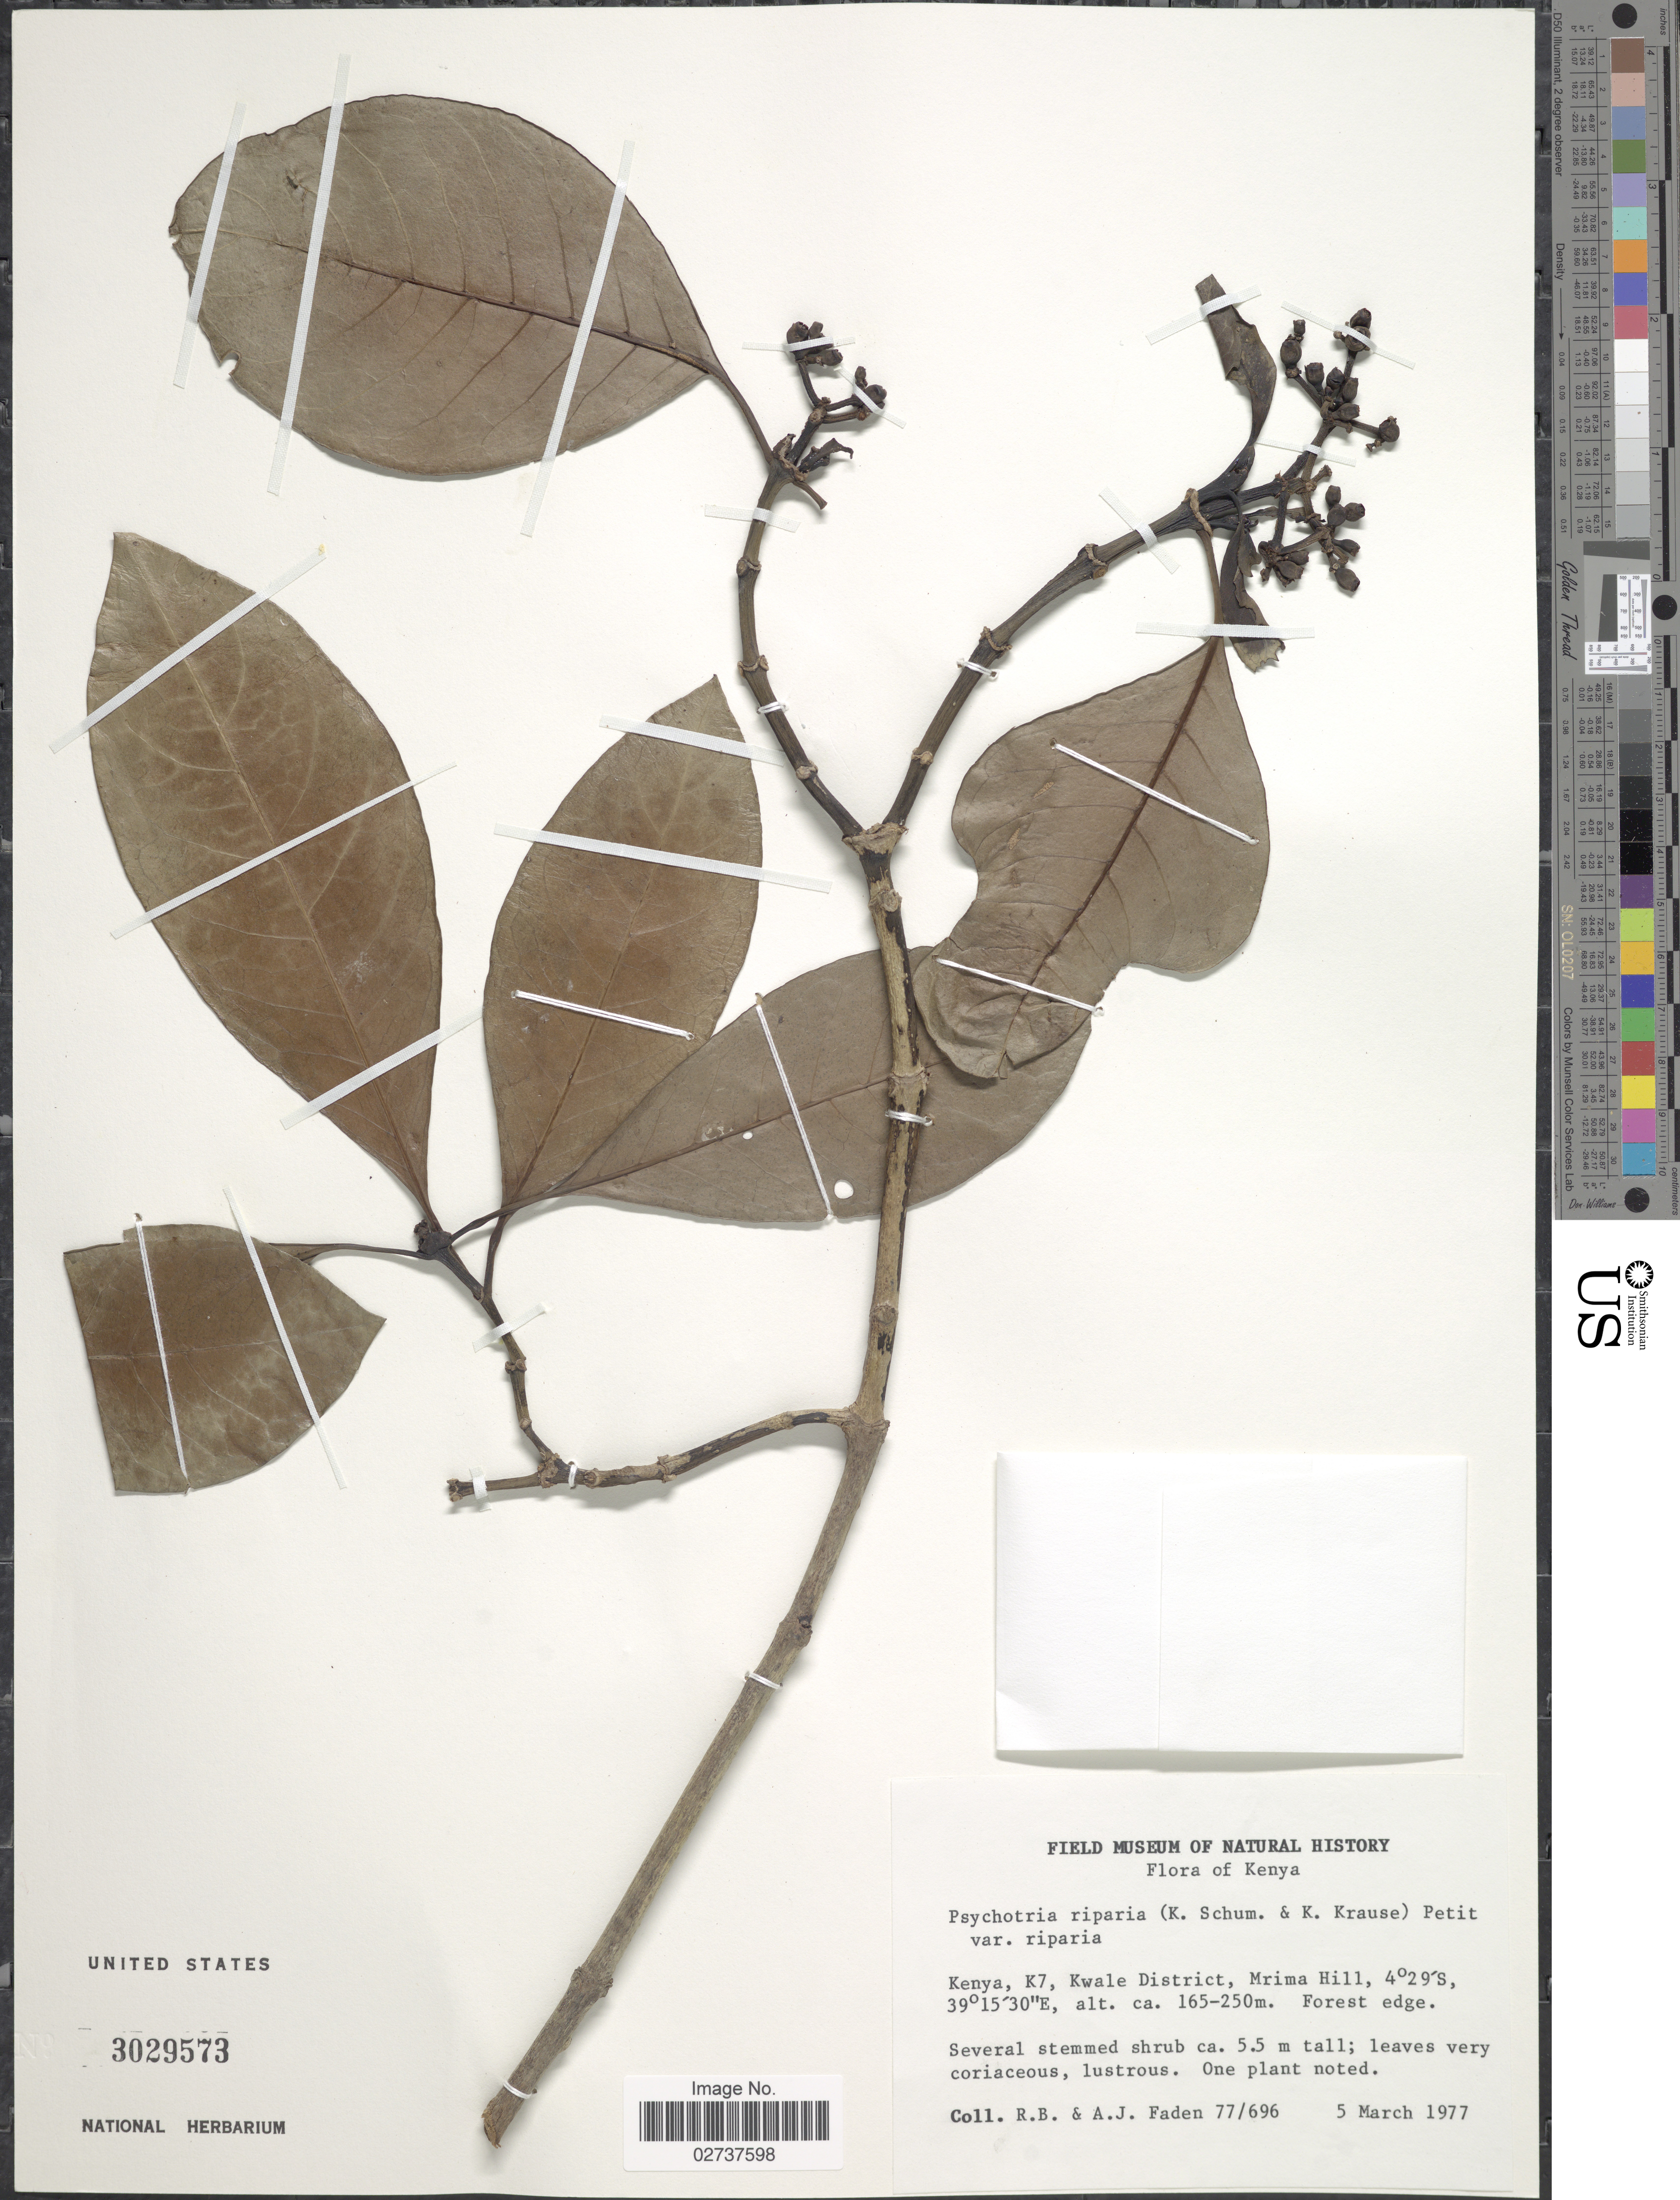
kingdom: Plantae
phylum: Tracheophyta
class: Magnoliopsida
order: Gentianales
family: Rubiaceae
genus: Psychotria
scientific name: Psychotria riparia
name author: (K. Schum. & K. Krause) E.M.A. Petit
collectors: R. B. Faden & A. J. Faden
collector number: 77/696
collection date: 1977-03-05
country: Kenya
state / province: Kwale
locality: K7, Mrima Hill, Forest edge.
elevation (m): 165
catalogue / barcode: US 3029573